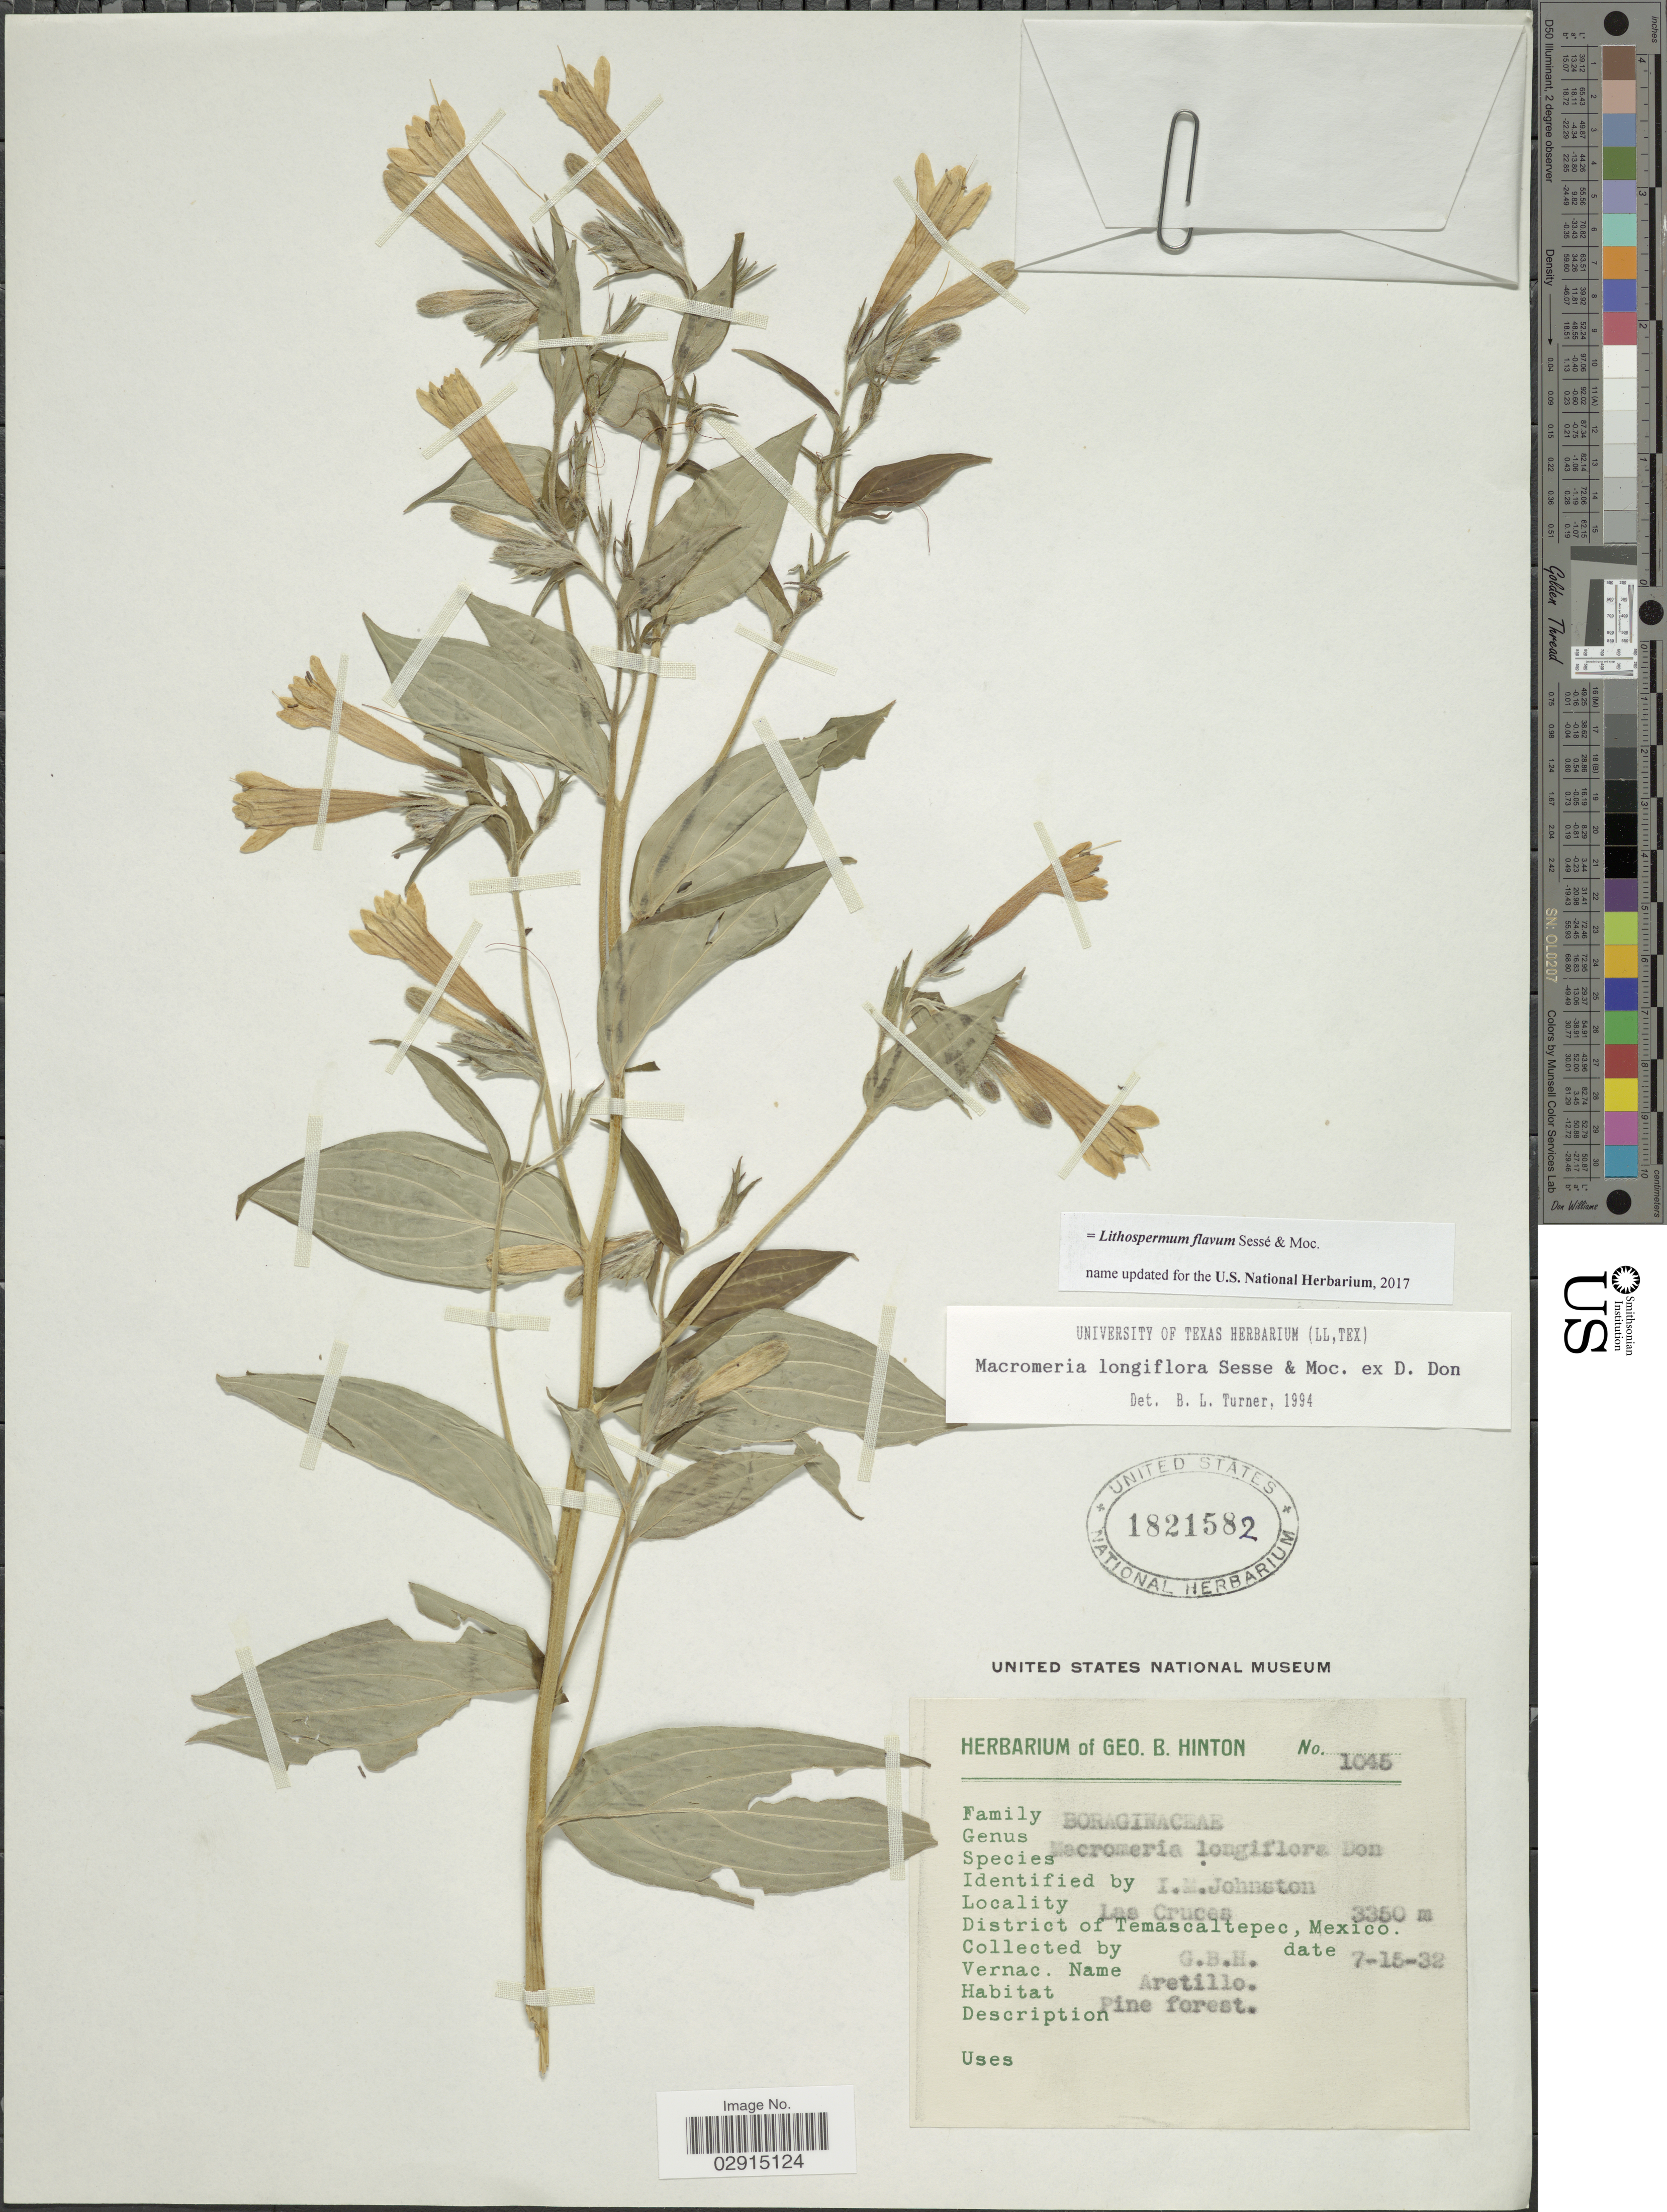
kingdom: Plantae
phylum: Tracheophyta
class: Magnoliopsida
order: Boraginales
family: Boraginaceae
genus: Lithospermum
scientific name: Lithospermum flavum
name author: Sessé & Moc.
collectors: G. B. Hinton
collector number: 1045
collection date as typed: Transcribed d/m/y: 15/7/32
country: Mexico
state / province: México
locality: Las Cruces, District of Temascaltepec.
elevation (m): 3350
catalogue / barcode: US 1821582